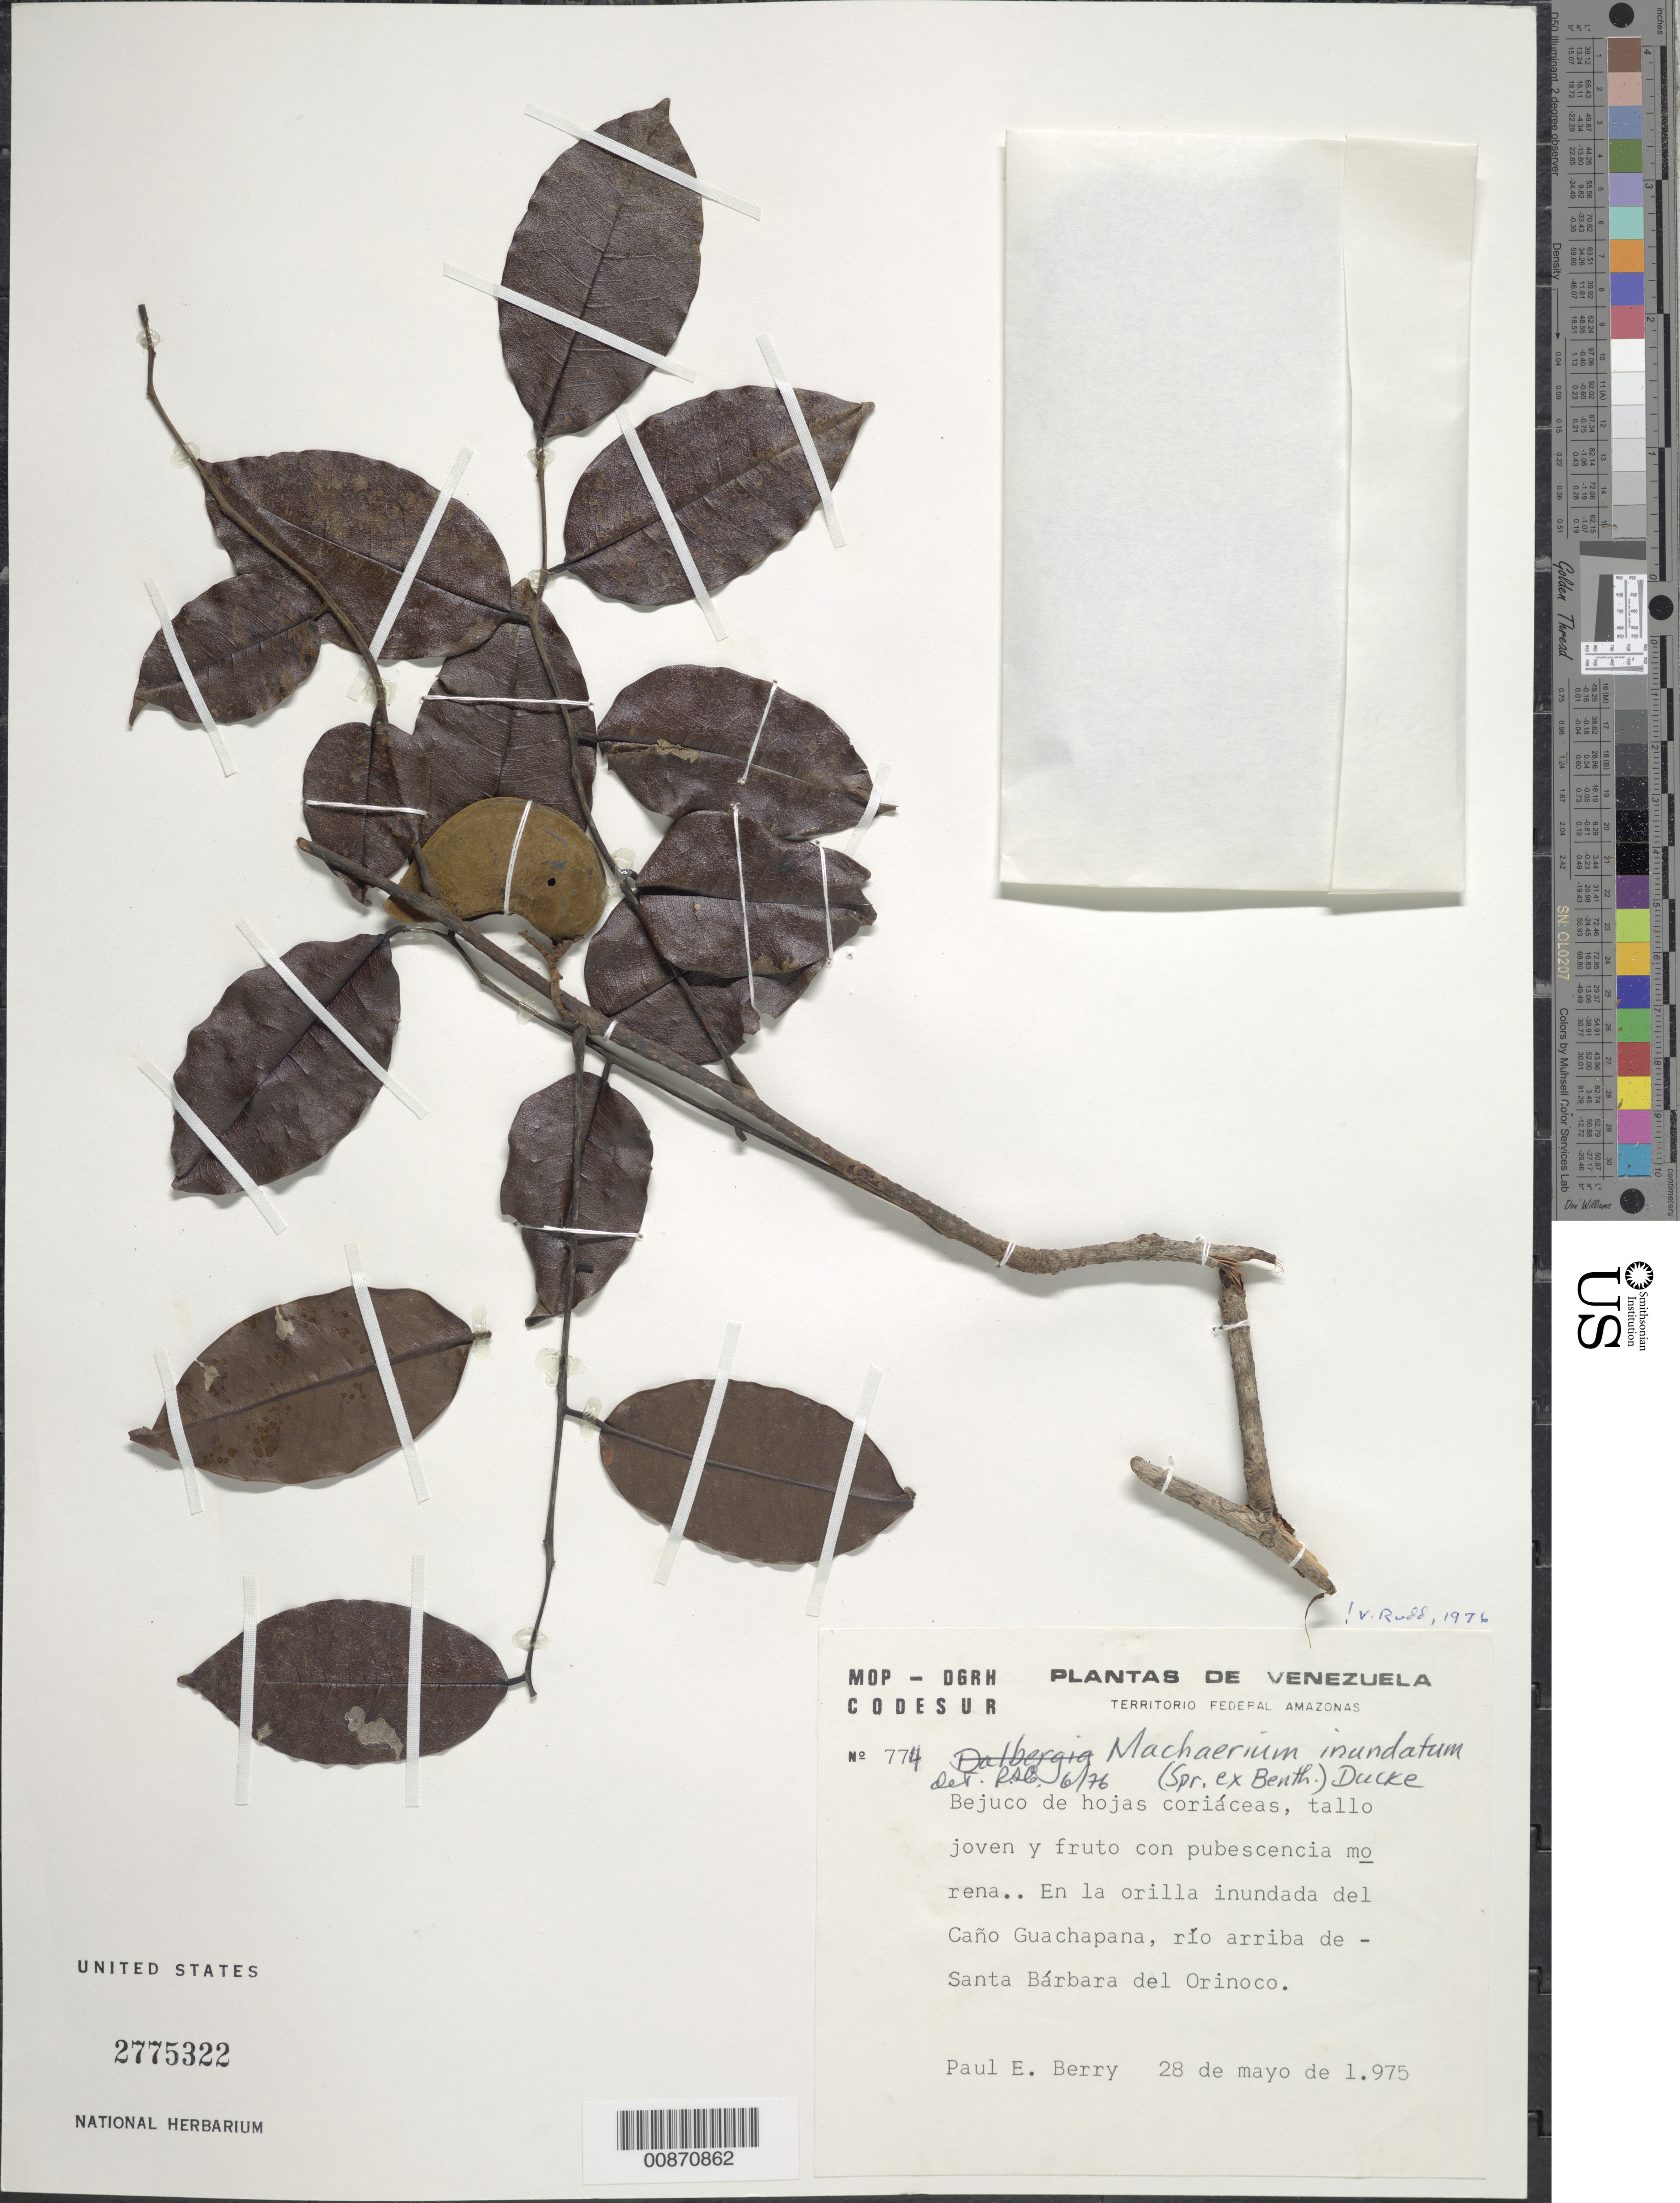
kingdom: Plantae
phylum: Tracheophyta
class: Magnoliopsida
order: Fabales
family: Fabaceae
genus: Machaerium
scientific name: Machaerium inundatum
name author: (Mart. ex Benth.) Ducke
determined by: Rudd, V. E.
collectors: P. E. Berry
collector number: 774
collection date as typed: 28-May-75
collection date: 1975-05-28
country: Venezuela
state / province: Amazonas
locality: Santa Barbara del Orinoco, Caño Guachapana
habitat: Orilla inundada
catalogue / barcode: US 2775322